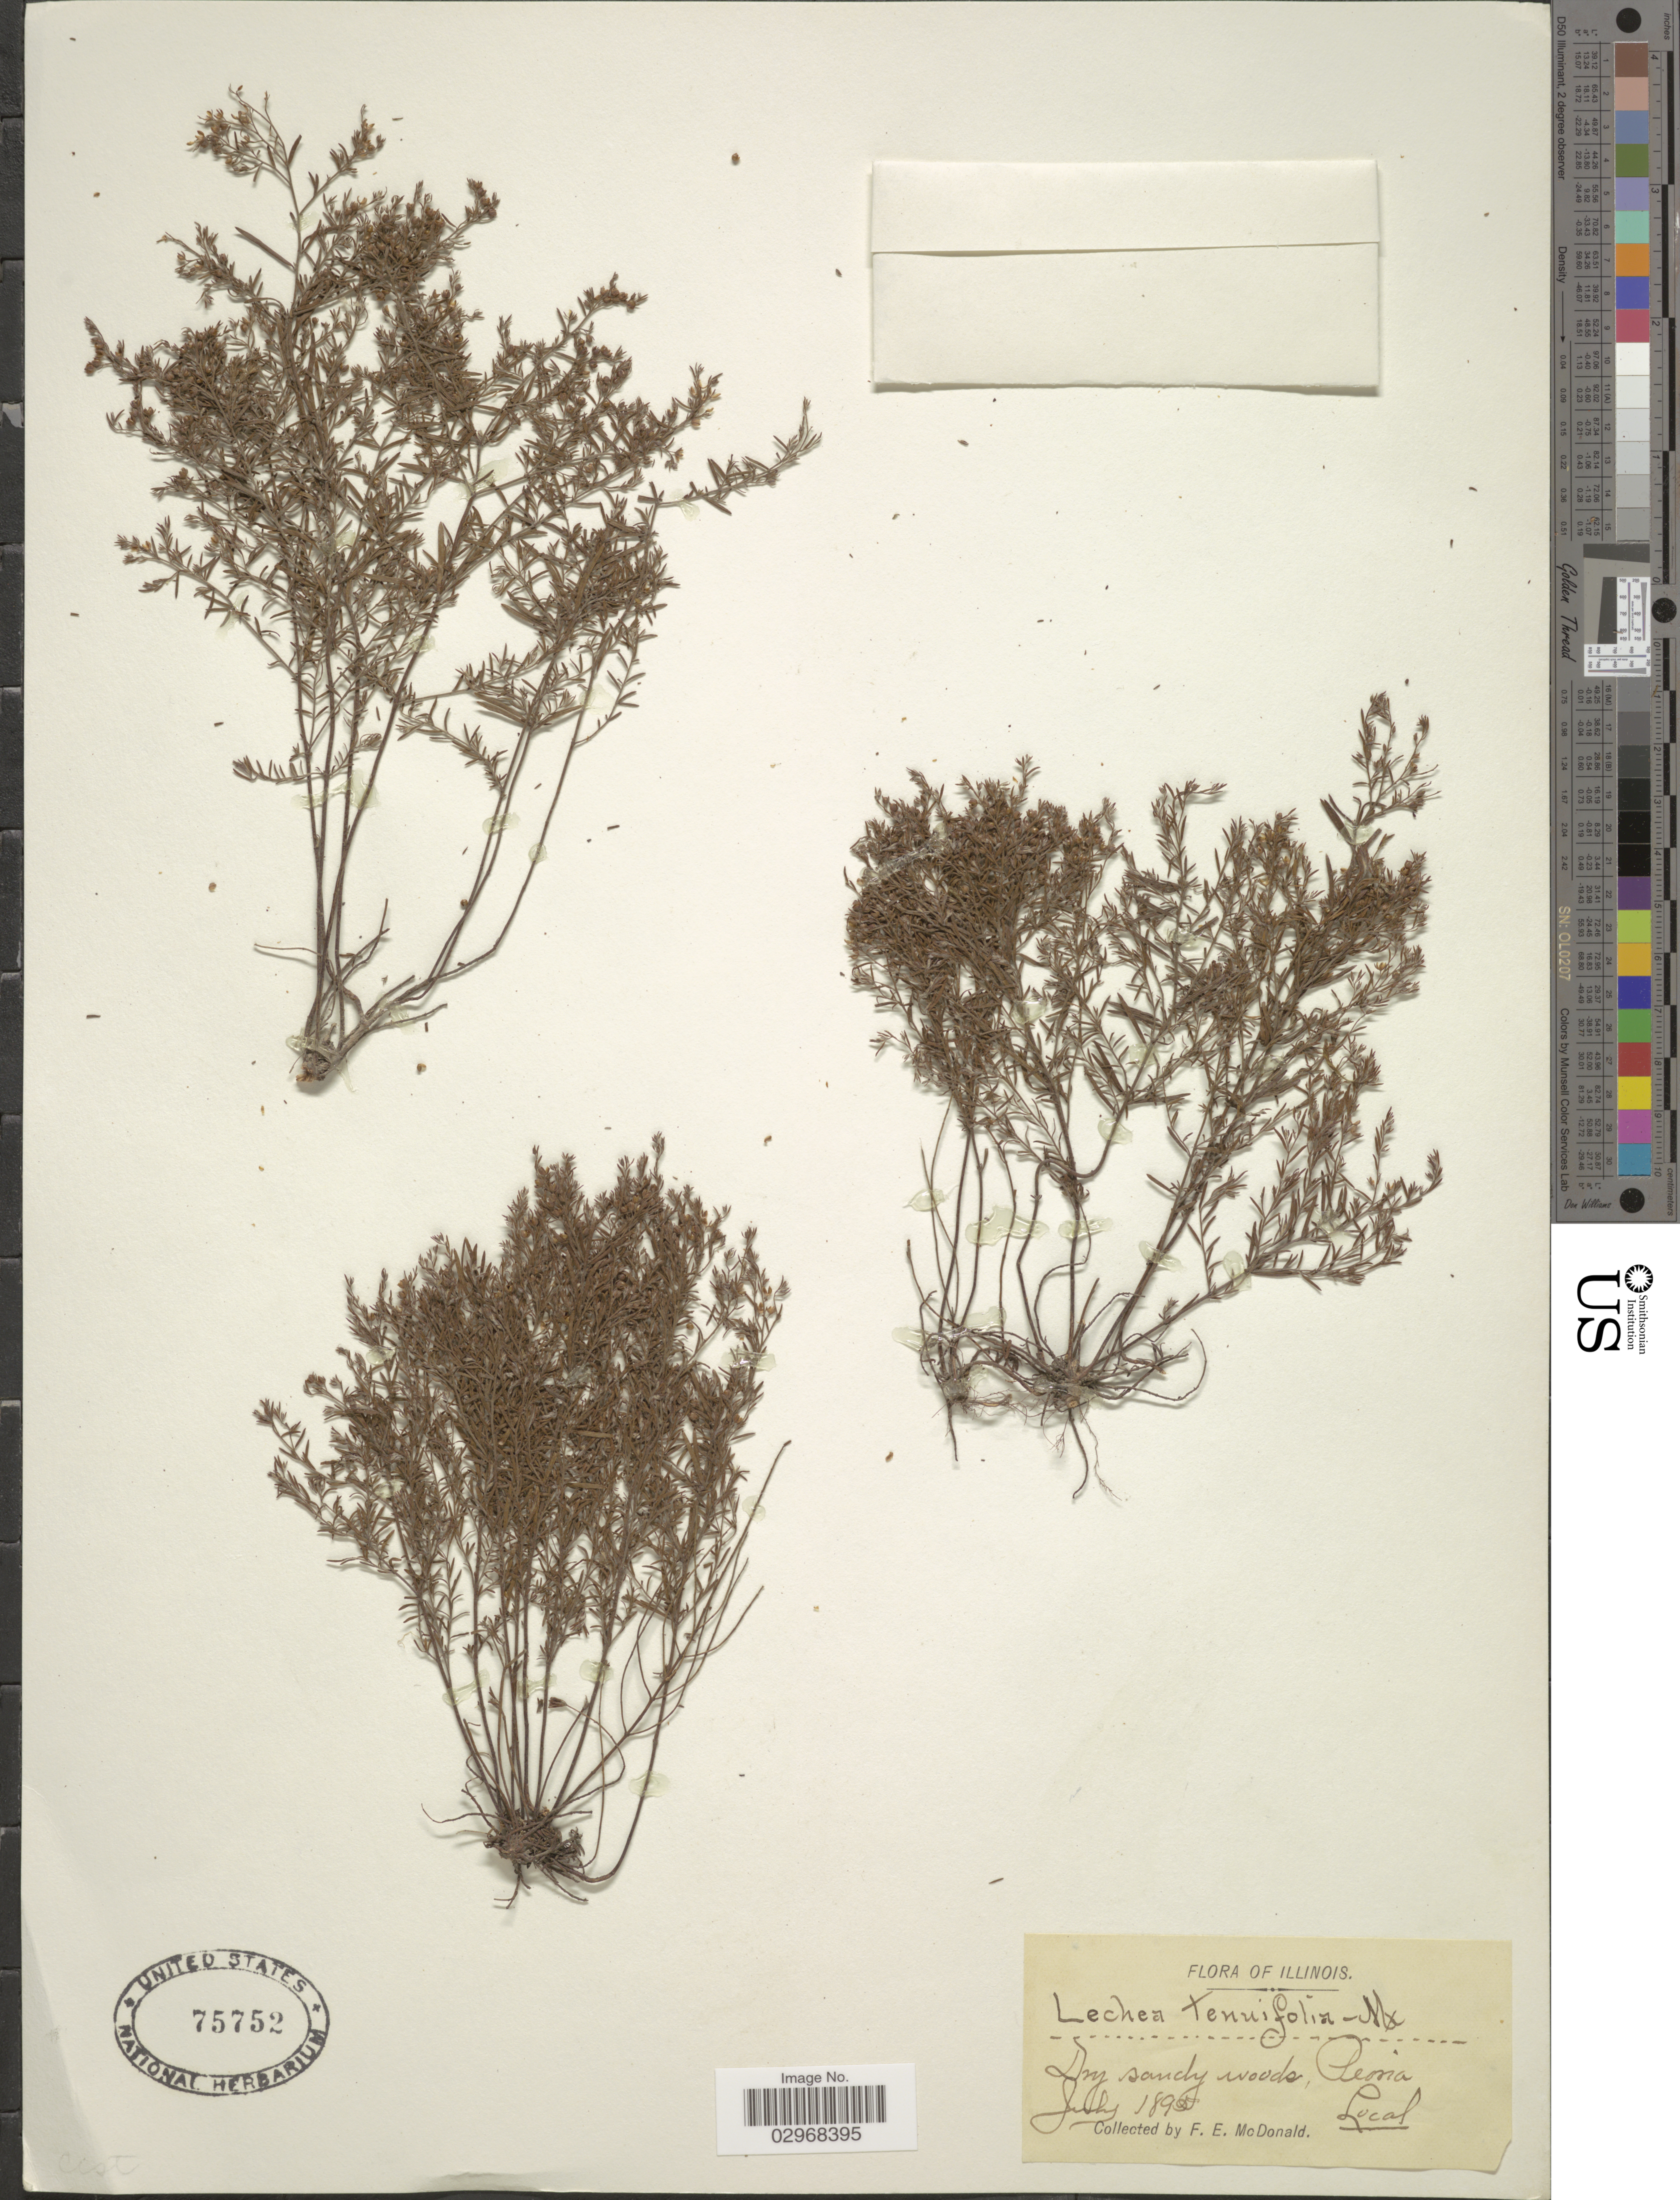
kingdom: Plantae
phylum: Tracheophyta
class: Magnoliopsida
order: Malvales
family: Cistaceae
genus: Lechea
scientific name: Lechea tenuifolia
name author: Michx.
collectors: F. E. McDonald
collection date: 1895-07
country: United States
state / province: Illinois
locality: Peoria.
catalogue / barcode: US 75752